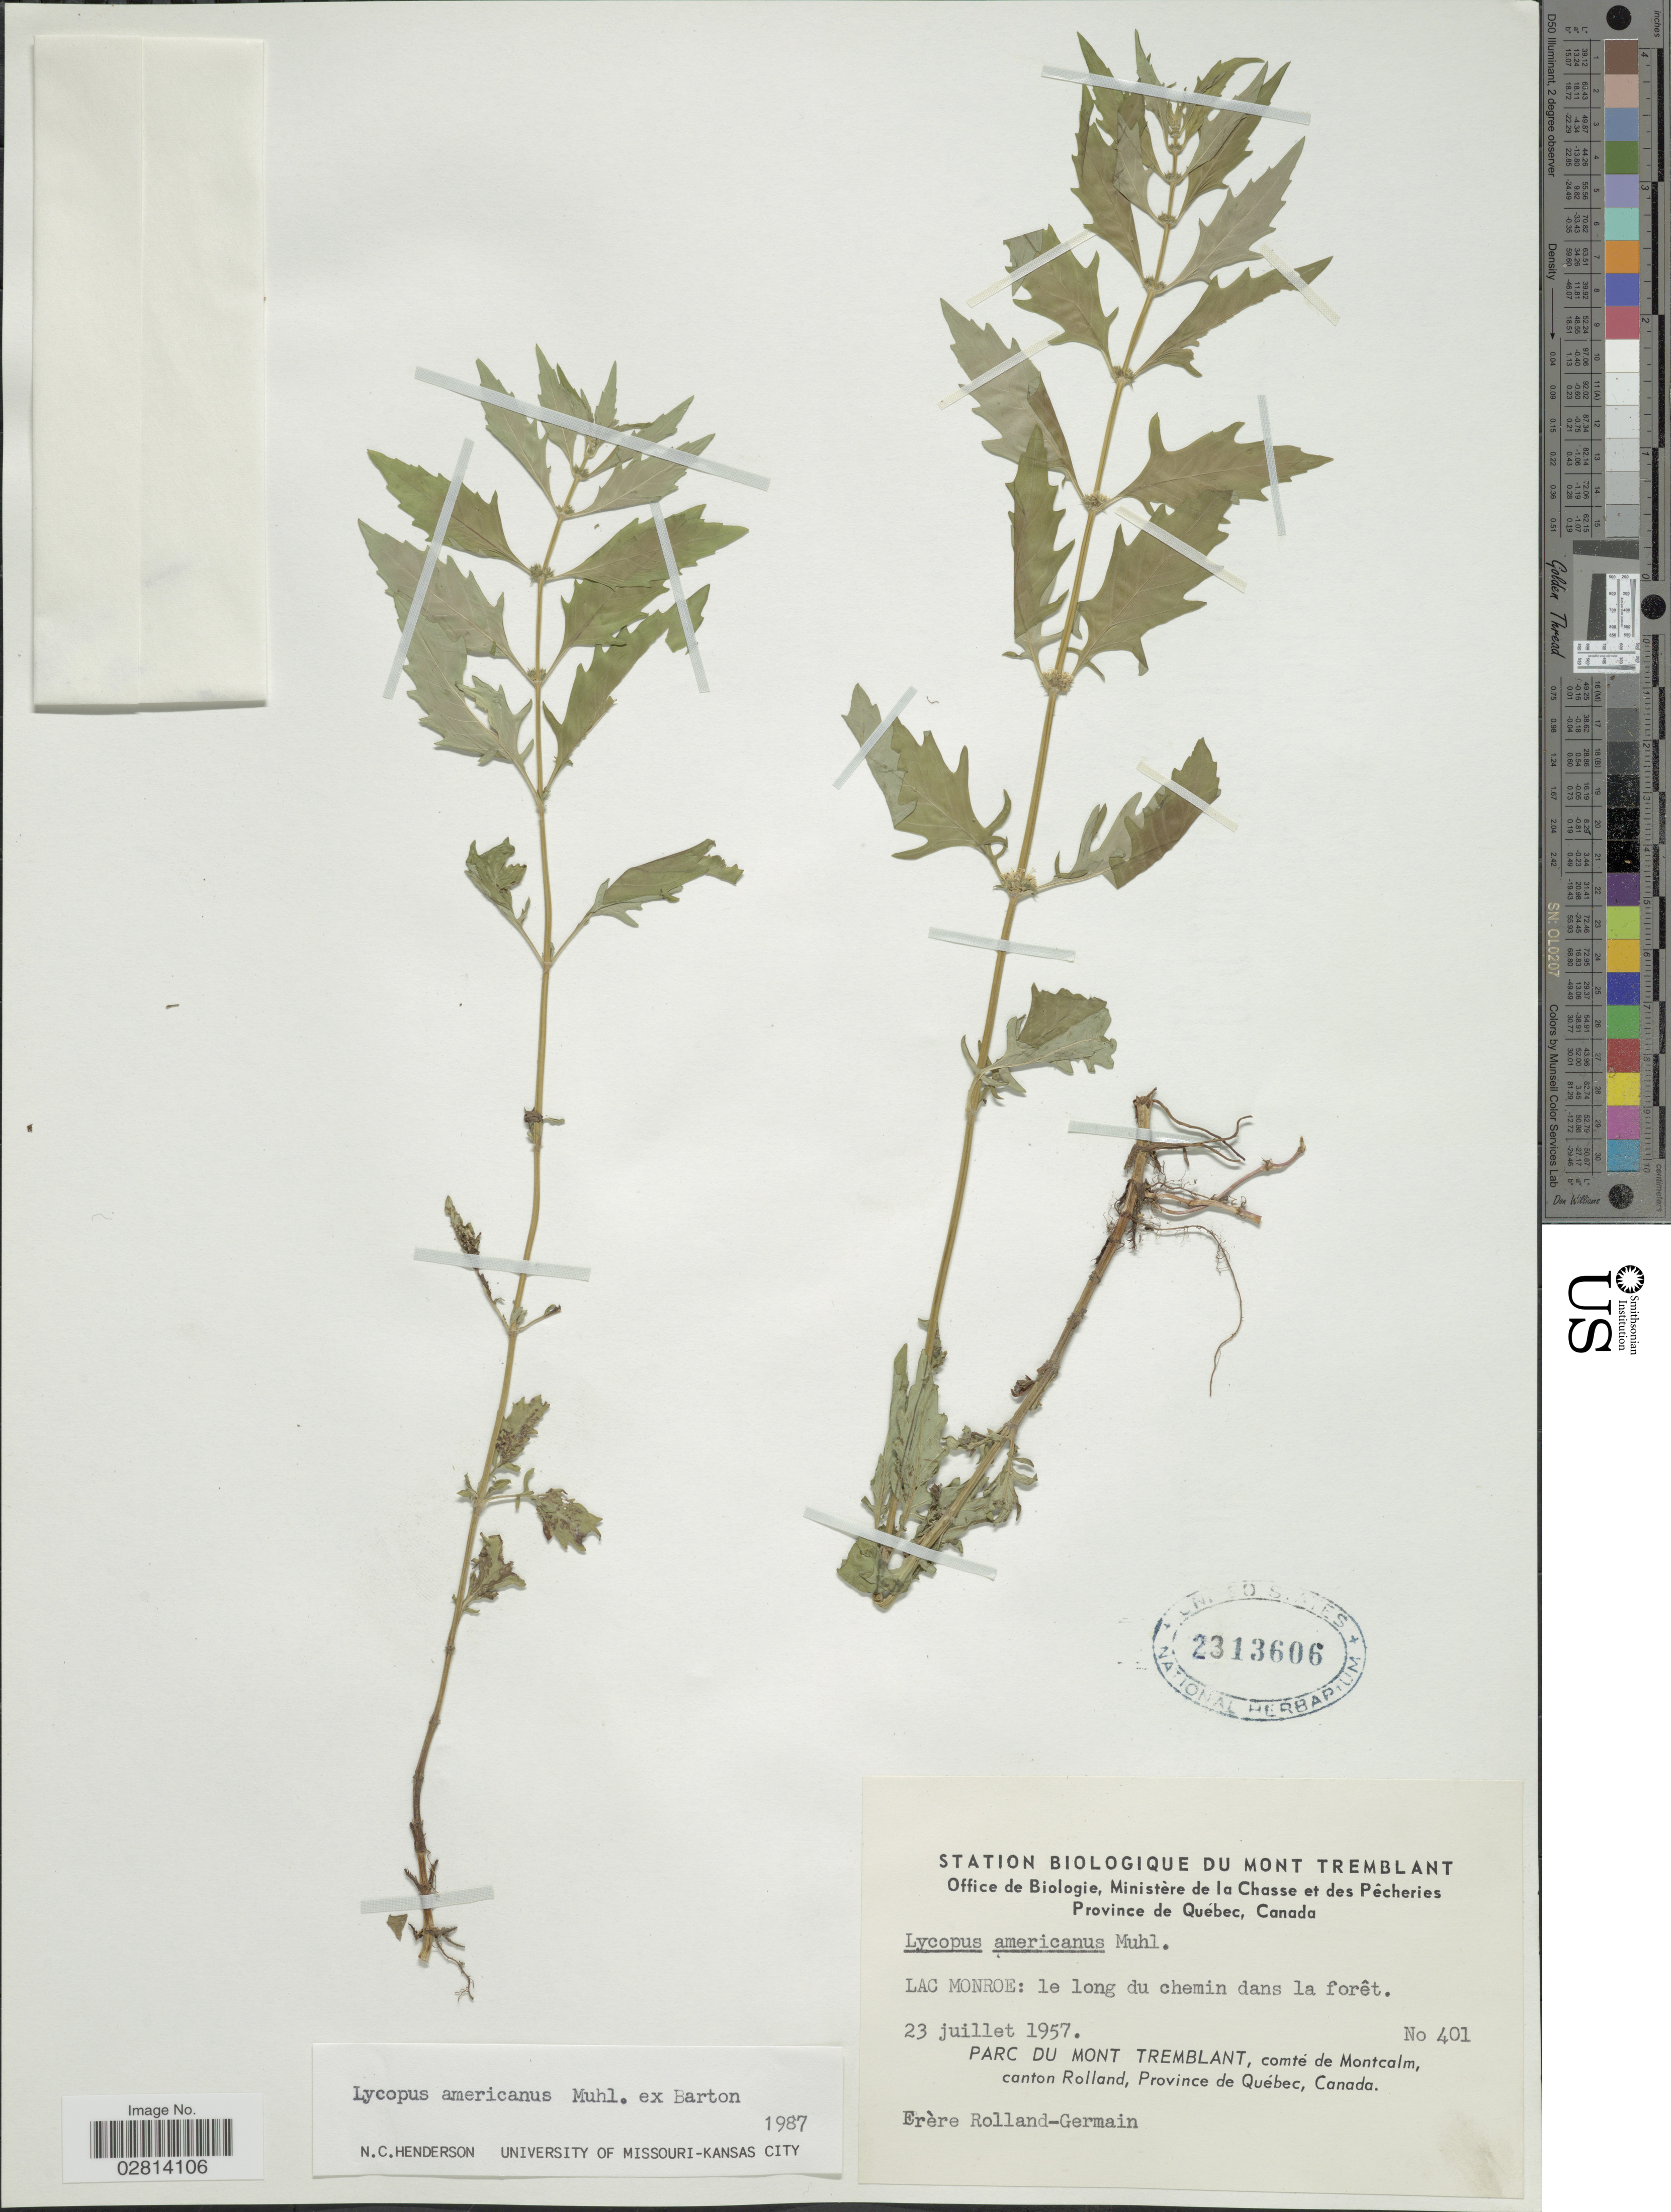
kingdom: Plantae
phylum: Tracheophyta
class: Magnoliopsida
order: Lamiales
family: Lamiaceae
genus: Lycopus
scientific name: Lycopus americanus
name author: Muhl. ex W.P.C. Barton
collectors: Rolland-Germain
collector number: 401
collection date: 1957-07-23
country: Canada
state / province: Quebec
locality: Lac Monroe: le long du chemin dans la forêt, Parc Du Mont Tremblant, comté de Montcalm, canton Rolland, Province de Québec, Canada.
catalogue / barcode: US 2313606